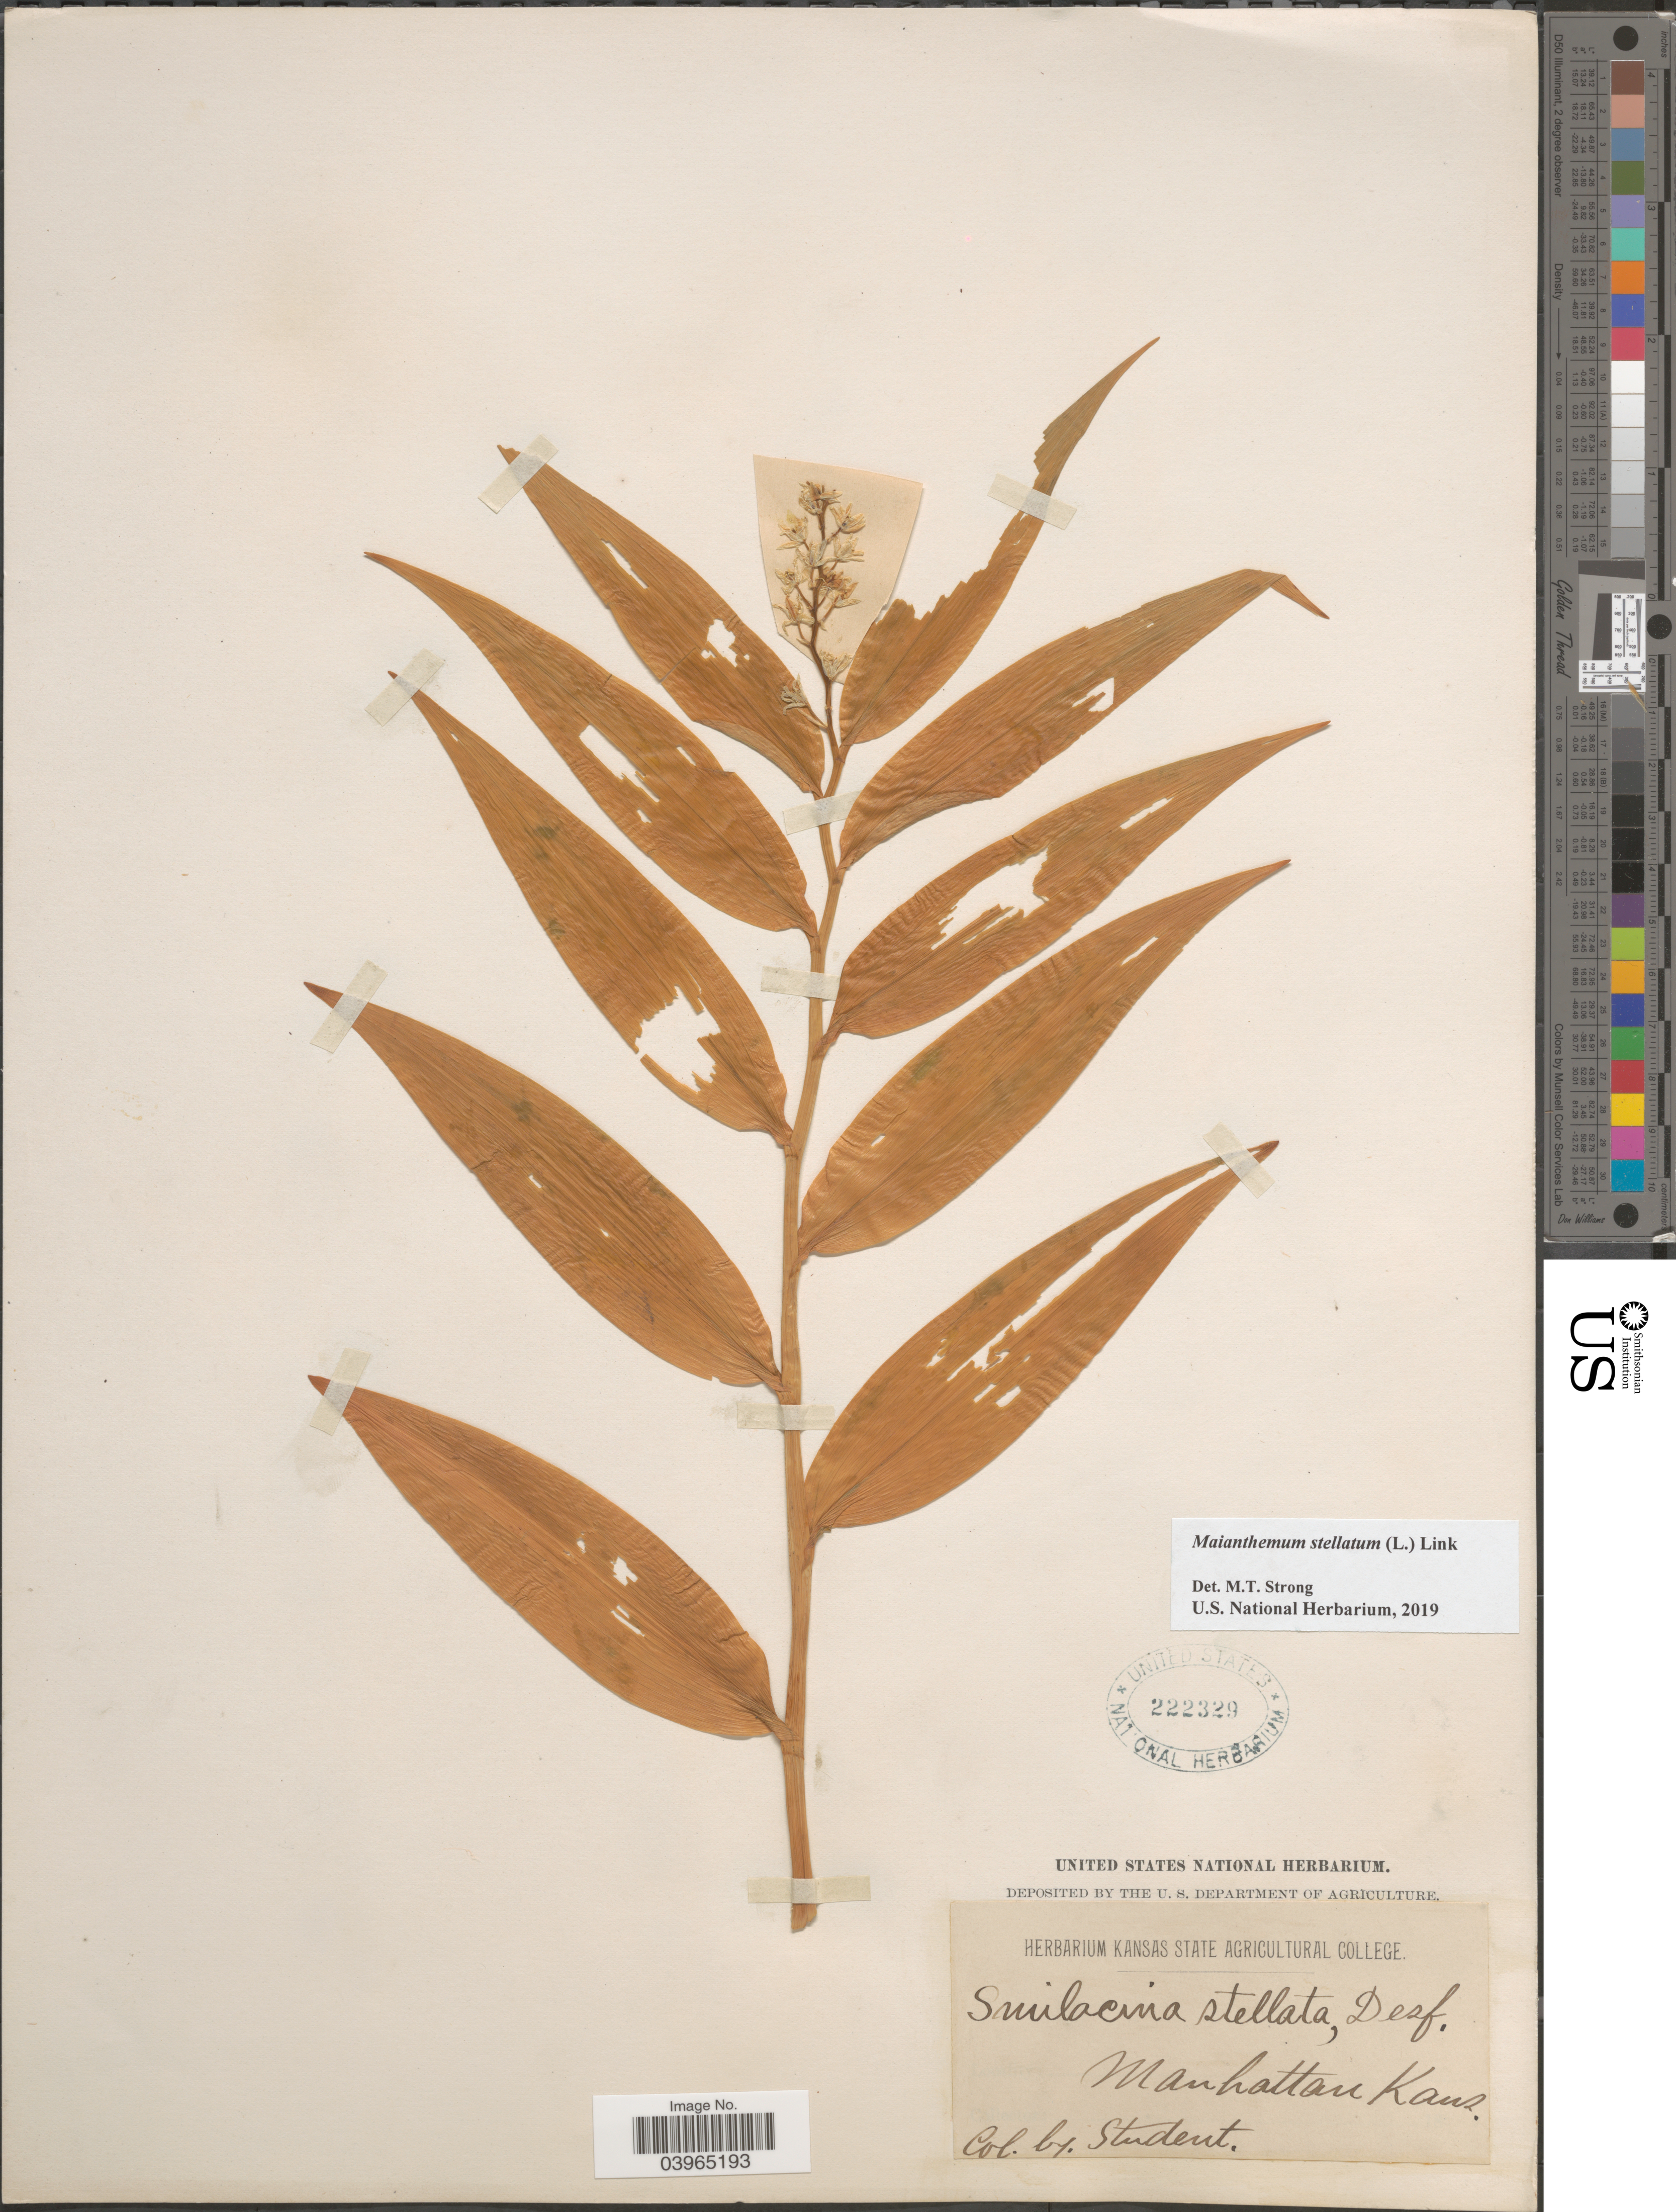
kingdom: Plantae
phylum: Tracheophyta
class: Liliopsida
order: Asparagales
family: Asparagaceae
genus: Maianthemum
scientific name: Maianthemum stellatum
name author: (L.) Link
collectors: Student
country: United States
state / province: Arkansas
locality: Manhattan.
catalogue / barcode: US 222329